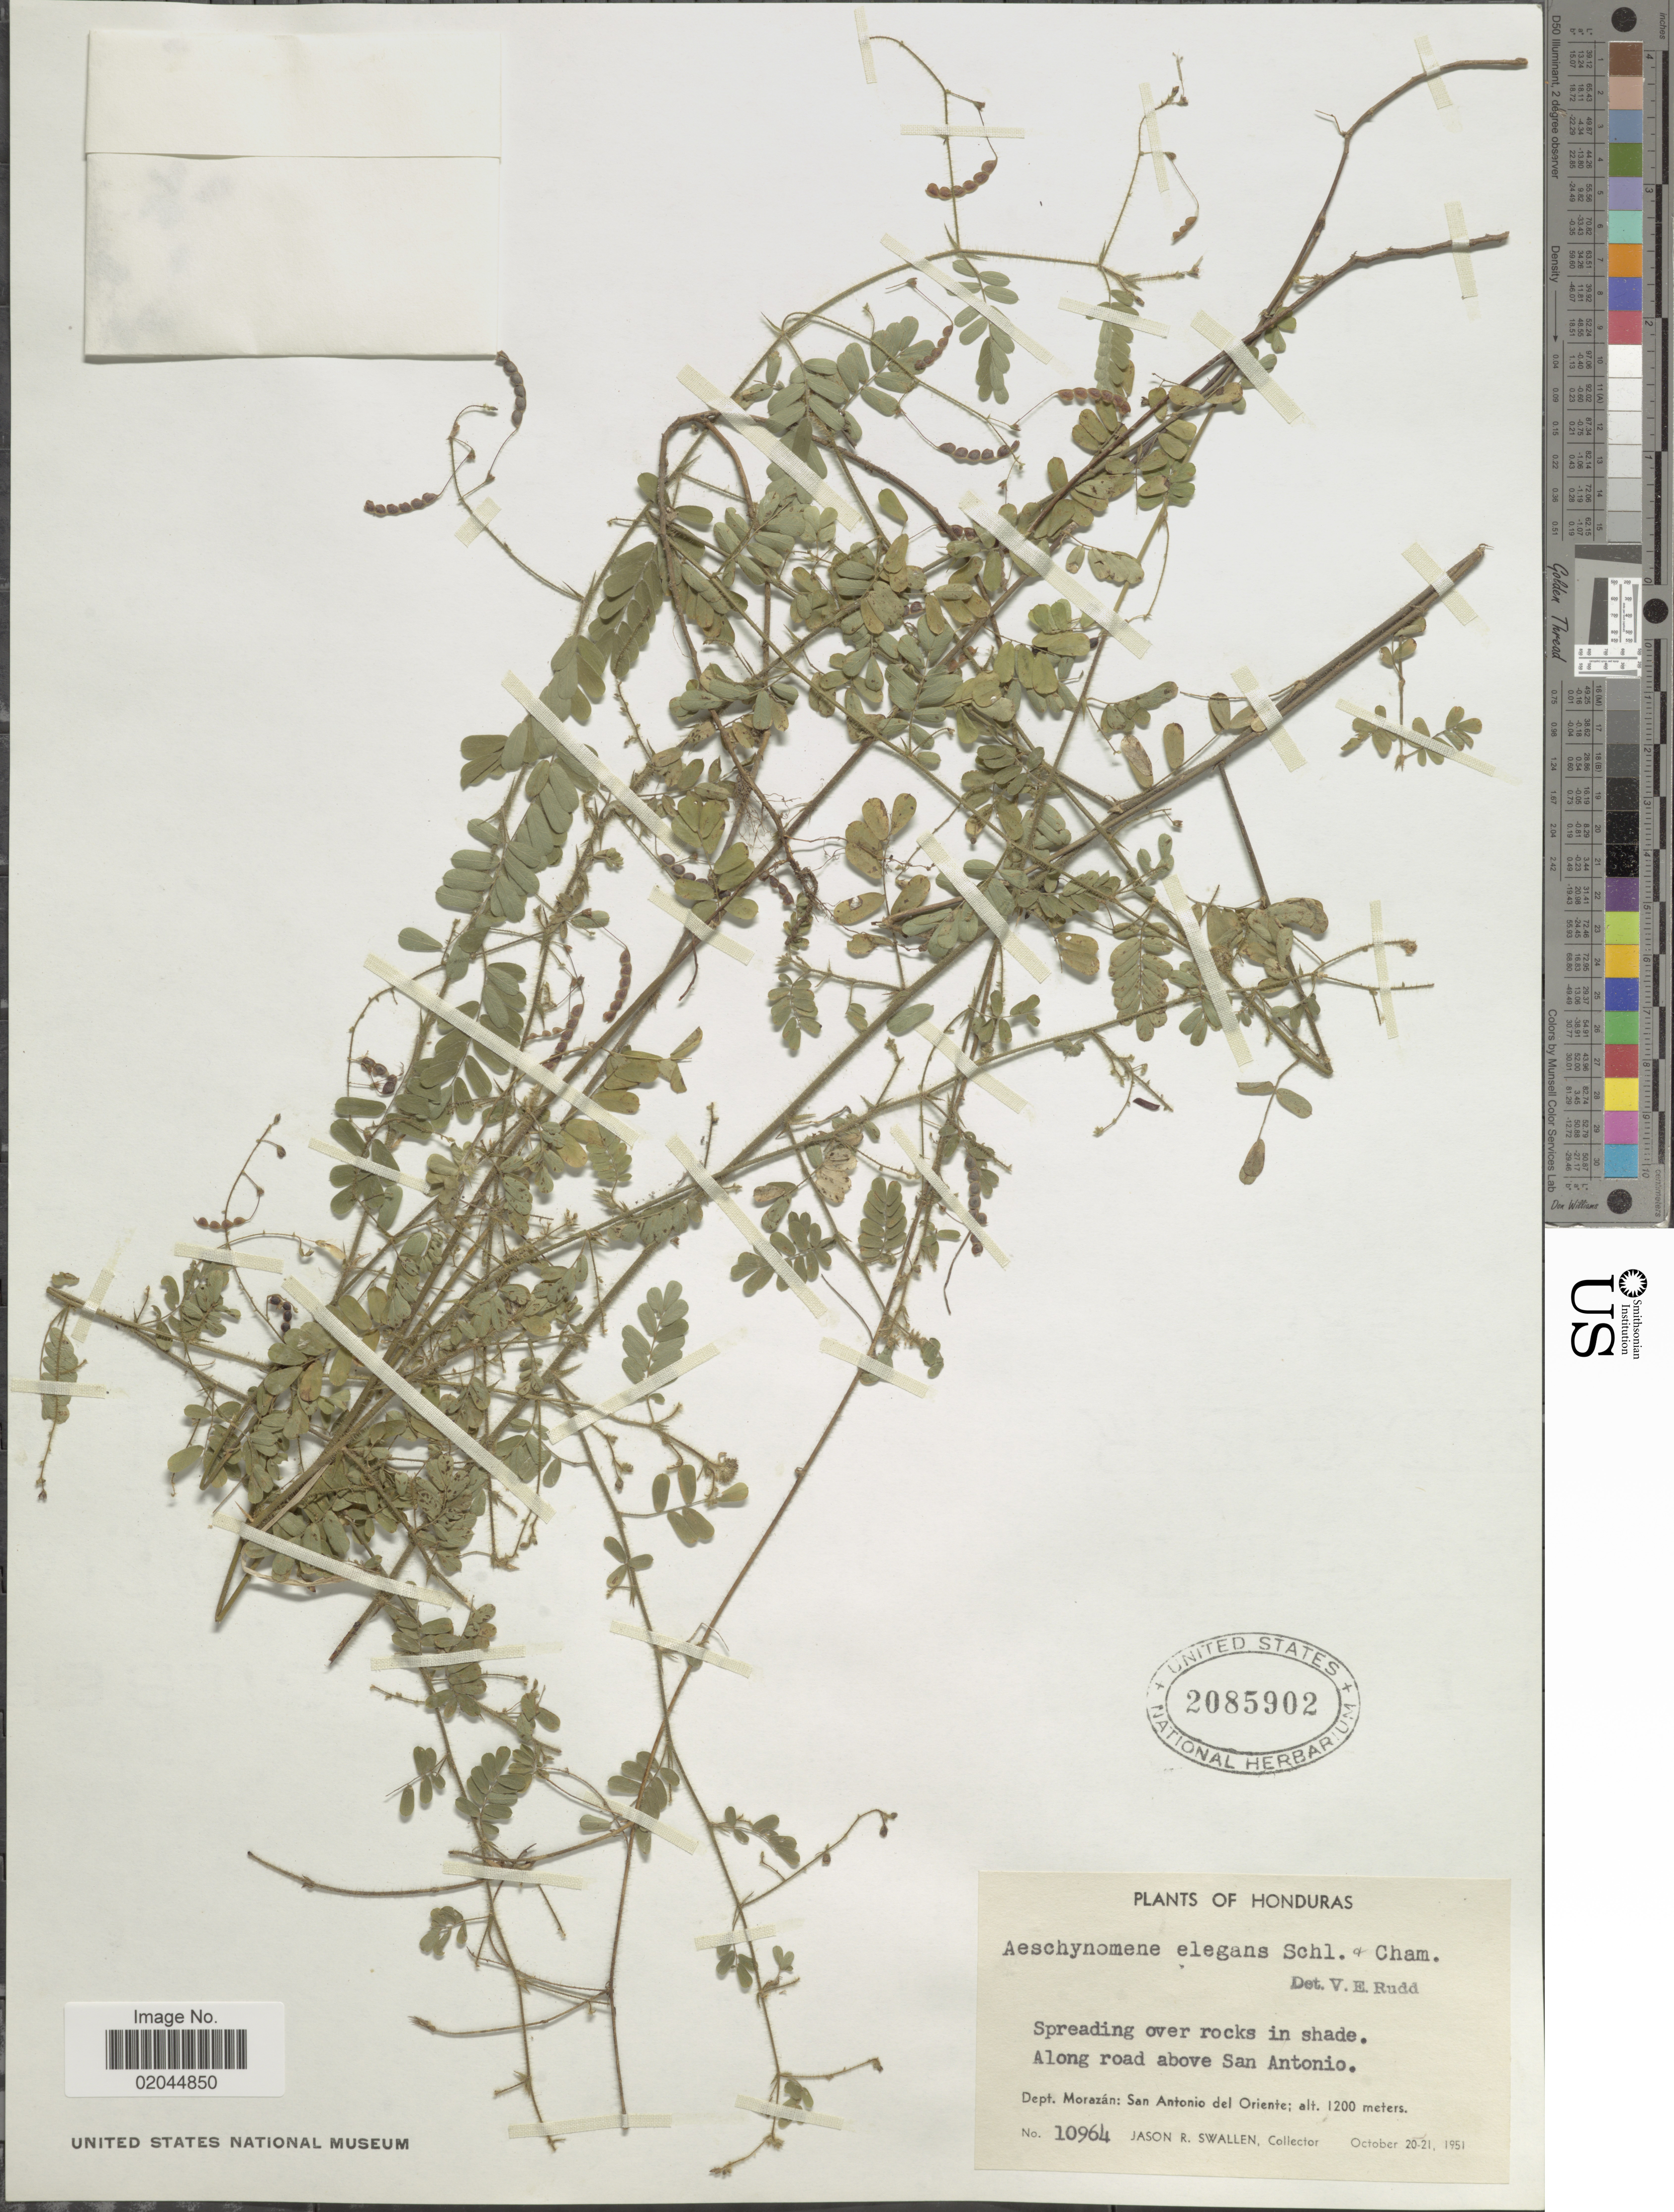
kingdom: Plantae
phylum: Tracheophyta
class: Magnoliopsida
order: Fabales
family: Fabaceae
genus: Aeschynomene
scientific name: Aeschynomene elegans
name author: Cham. ex Schltdl.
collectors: J. R. Swallen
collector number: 10964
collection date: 1951-10-20/1951-10-21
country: Honduras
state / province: Fco. Morazán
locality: Along road above San Antonio, Dept. Morazan: San Antonio del Oriente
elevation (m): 1200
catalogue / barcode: US 2085902